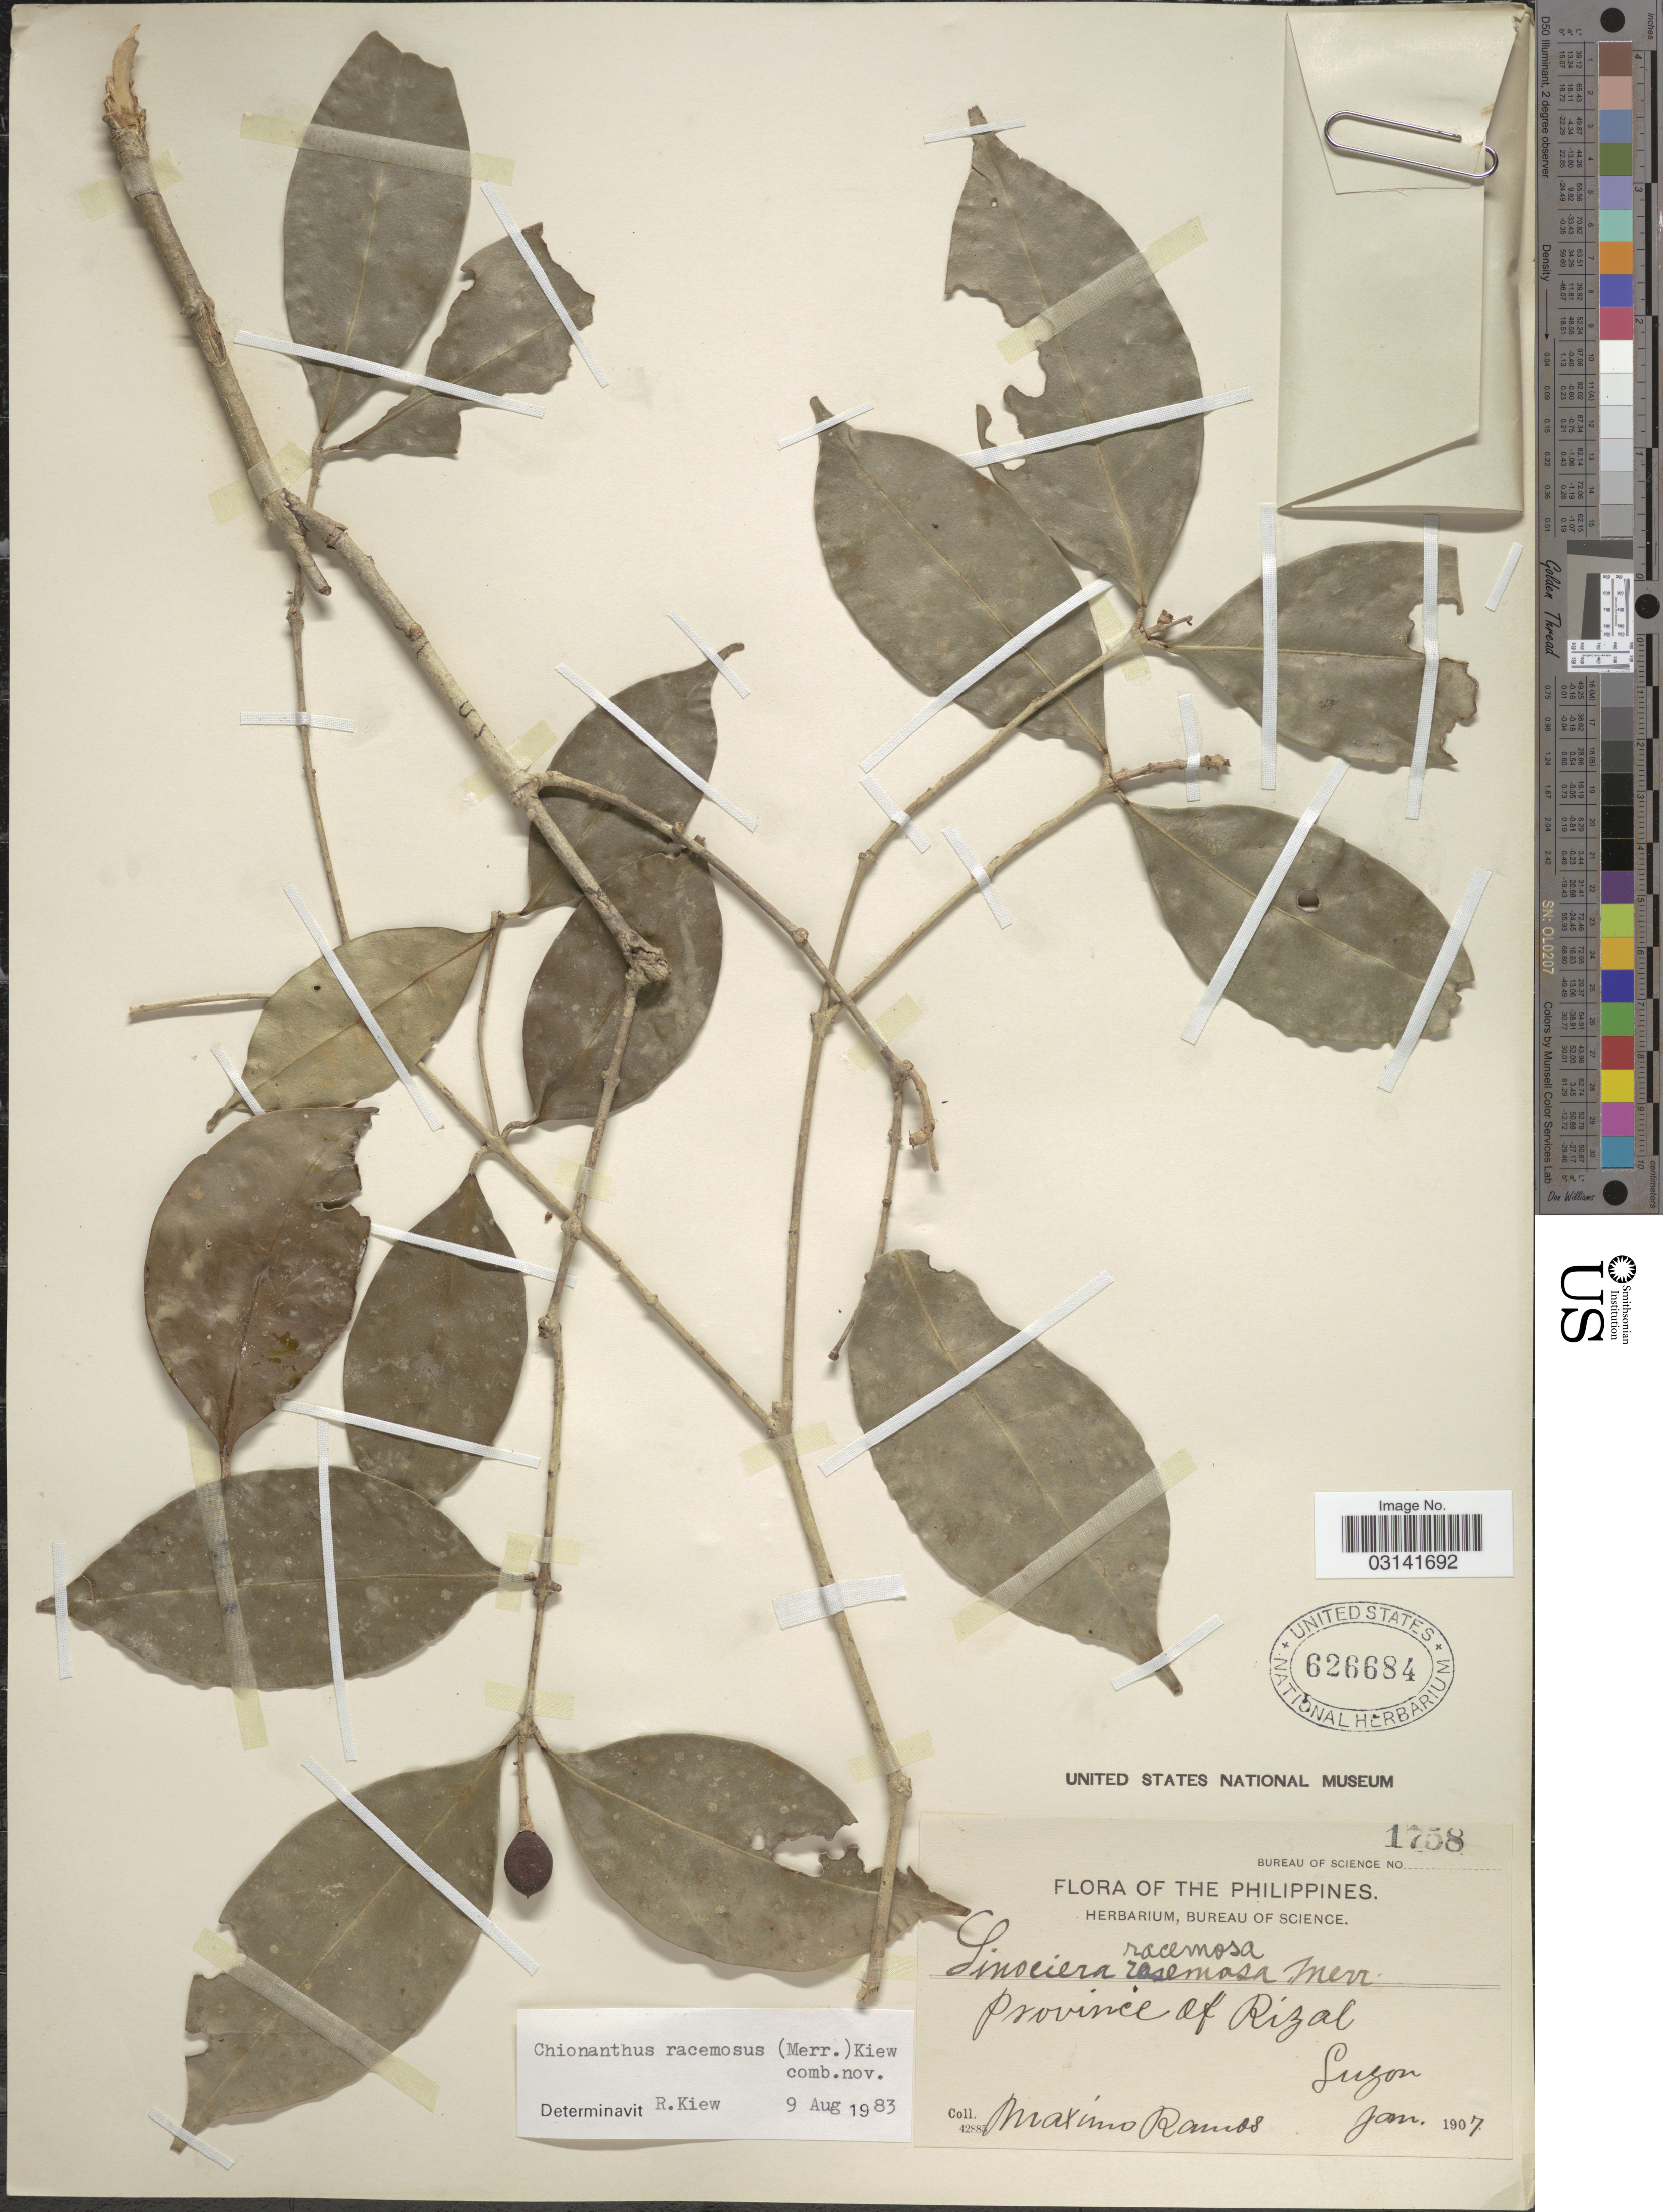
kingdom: Plantae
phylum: Tracheophyta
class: Magnoliopsida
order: Lamiales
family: Oleaceae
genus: Chionanthus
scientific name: Chionanthus racemosus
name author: (Merr.) Kiew & Pelser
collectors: M. Ramos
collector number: Bureau of Science 1758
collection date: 1907-01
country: Philippines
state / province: Calabarzon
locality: Province of Rizal, Luzon.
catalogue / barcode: US 626684